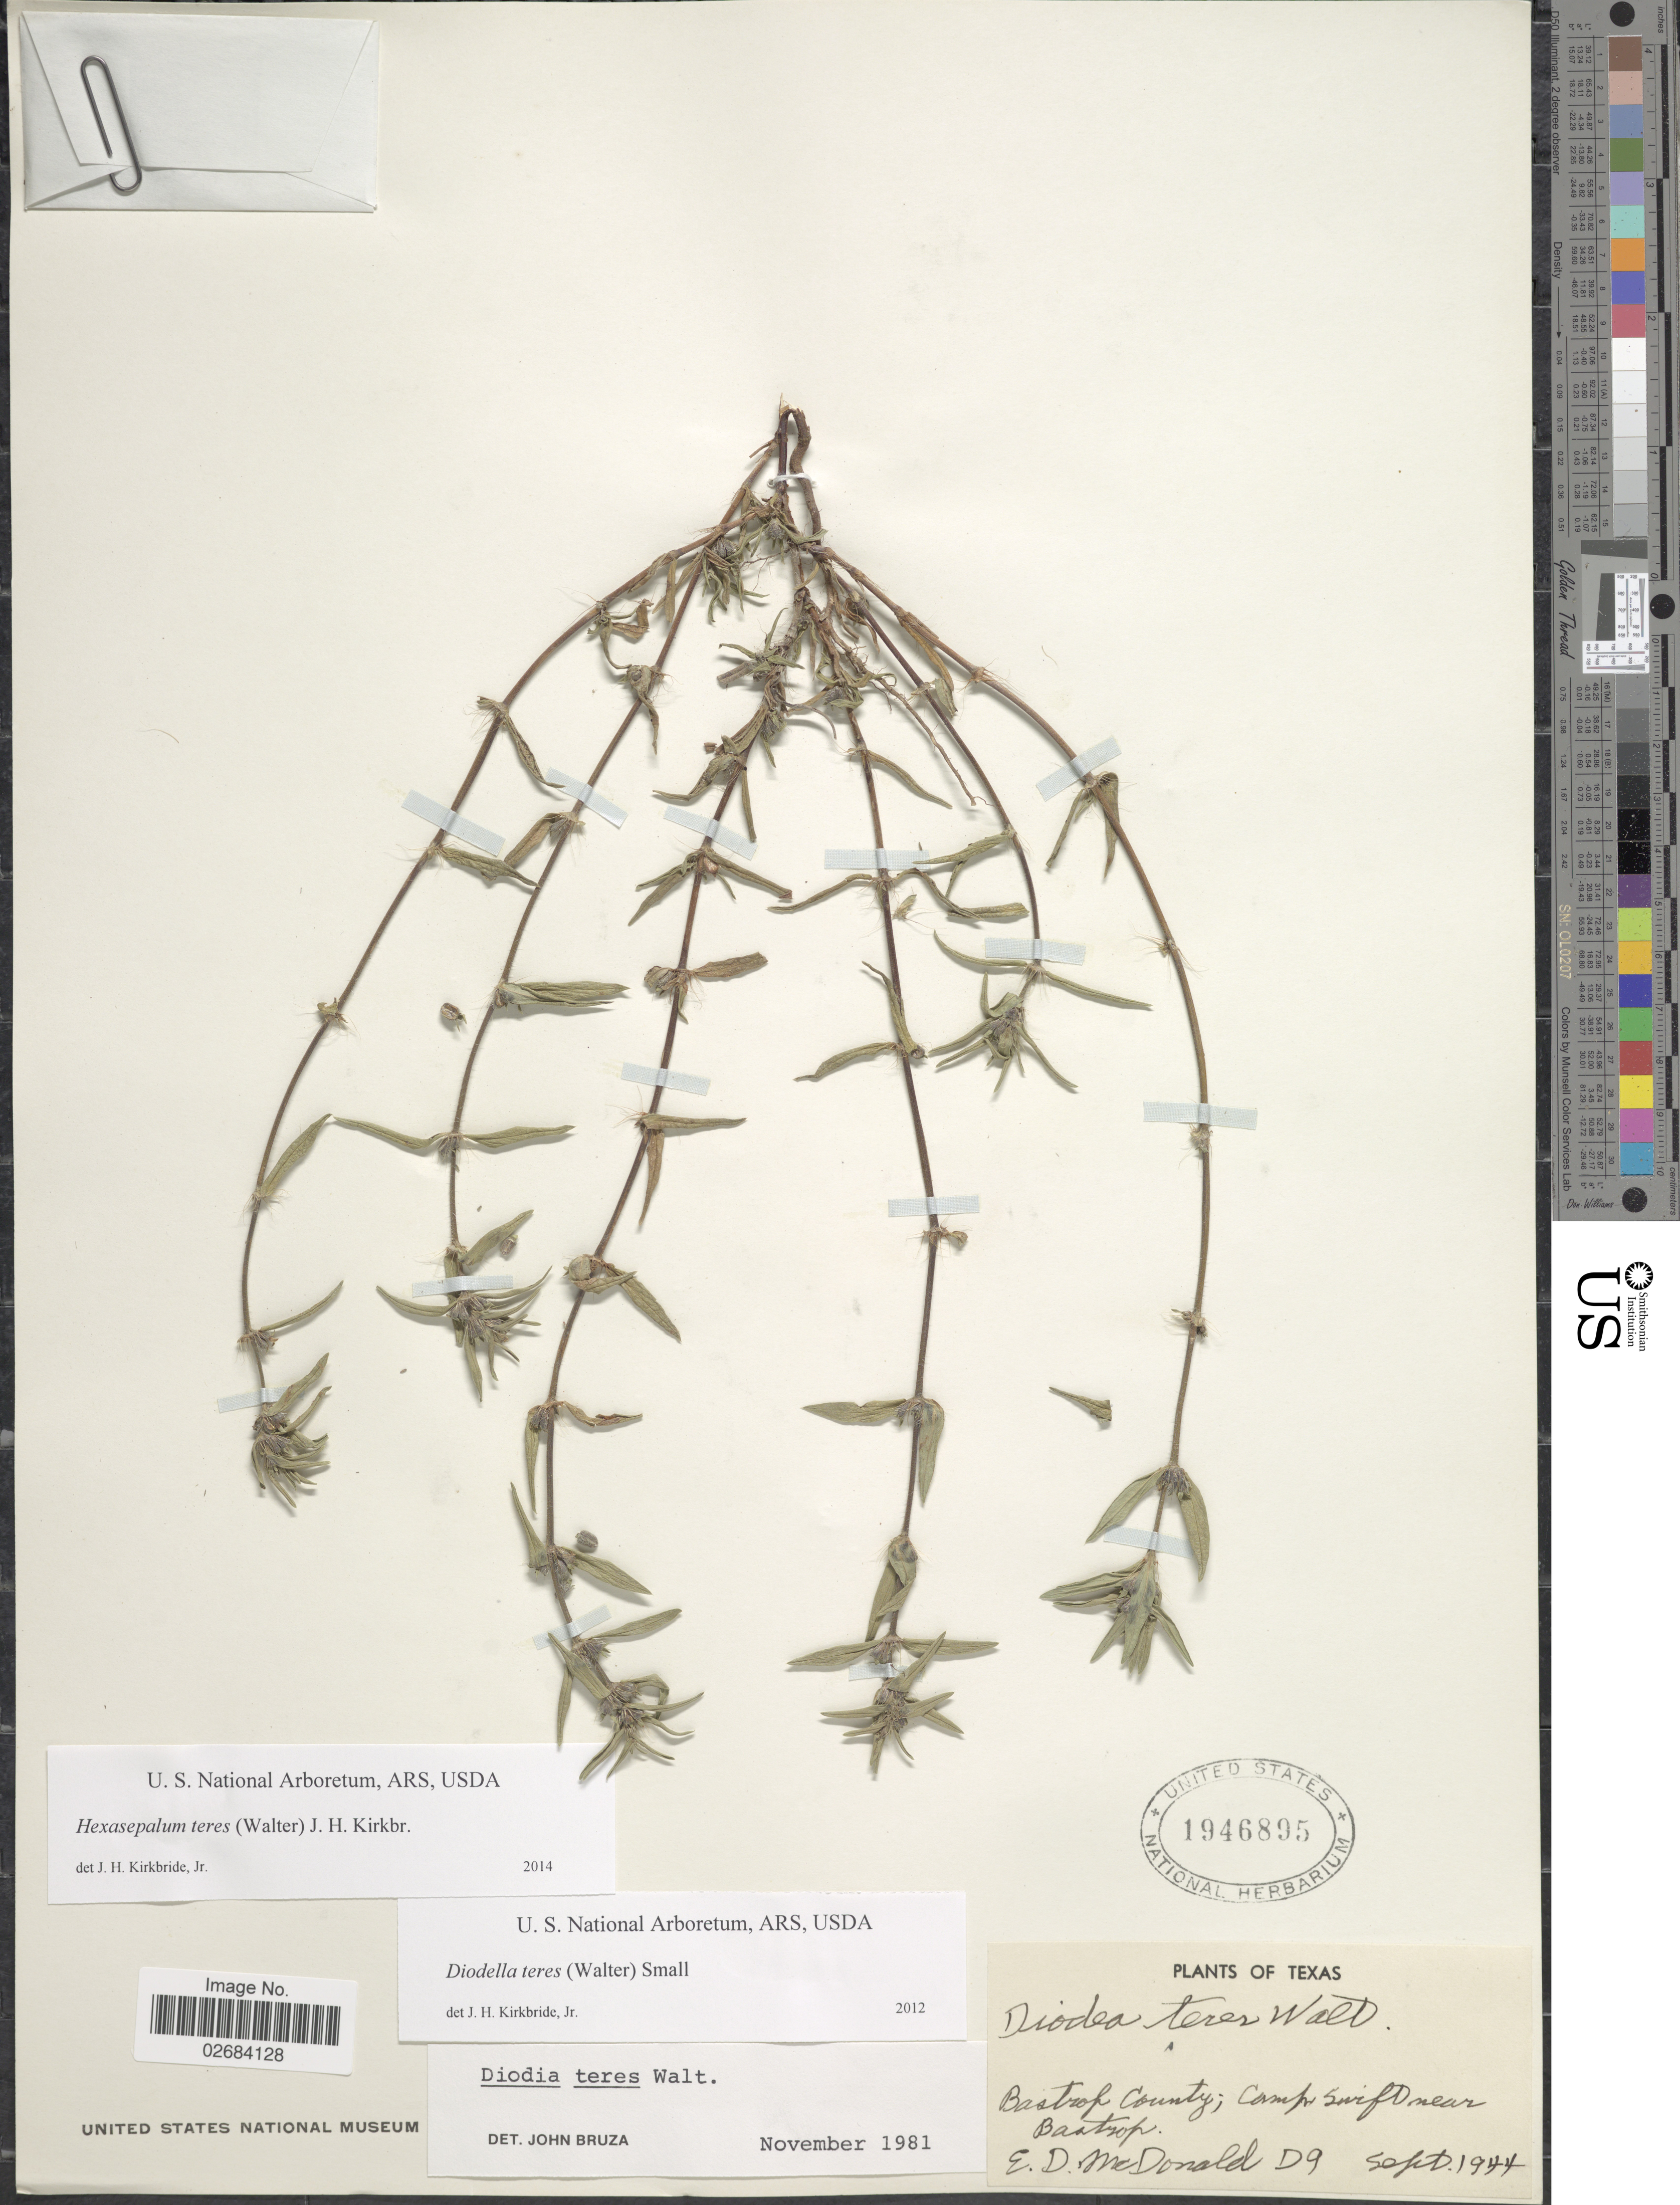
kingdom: Plantae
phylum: Tracheophyta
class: Magnoliopsida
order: Gentianales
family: Rubiaceae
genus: Diodia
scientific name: Diodia teres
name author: Walter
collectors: E. D. McDonald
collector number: D9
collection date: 1944-09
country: United States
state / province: Texas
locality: Bastrop County; Camp Swift near Bastrop.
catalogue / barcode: US 1946895